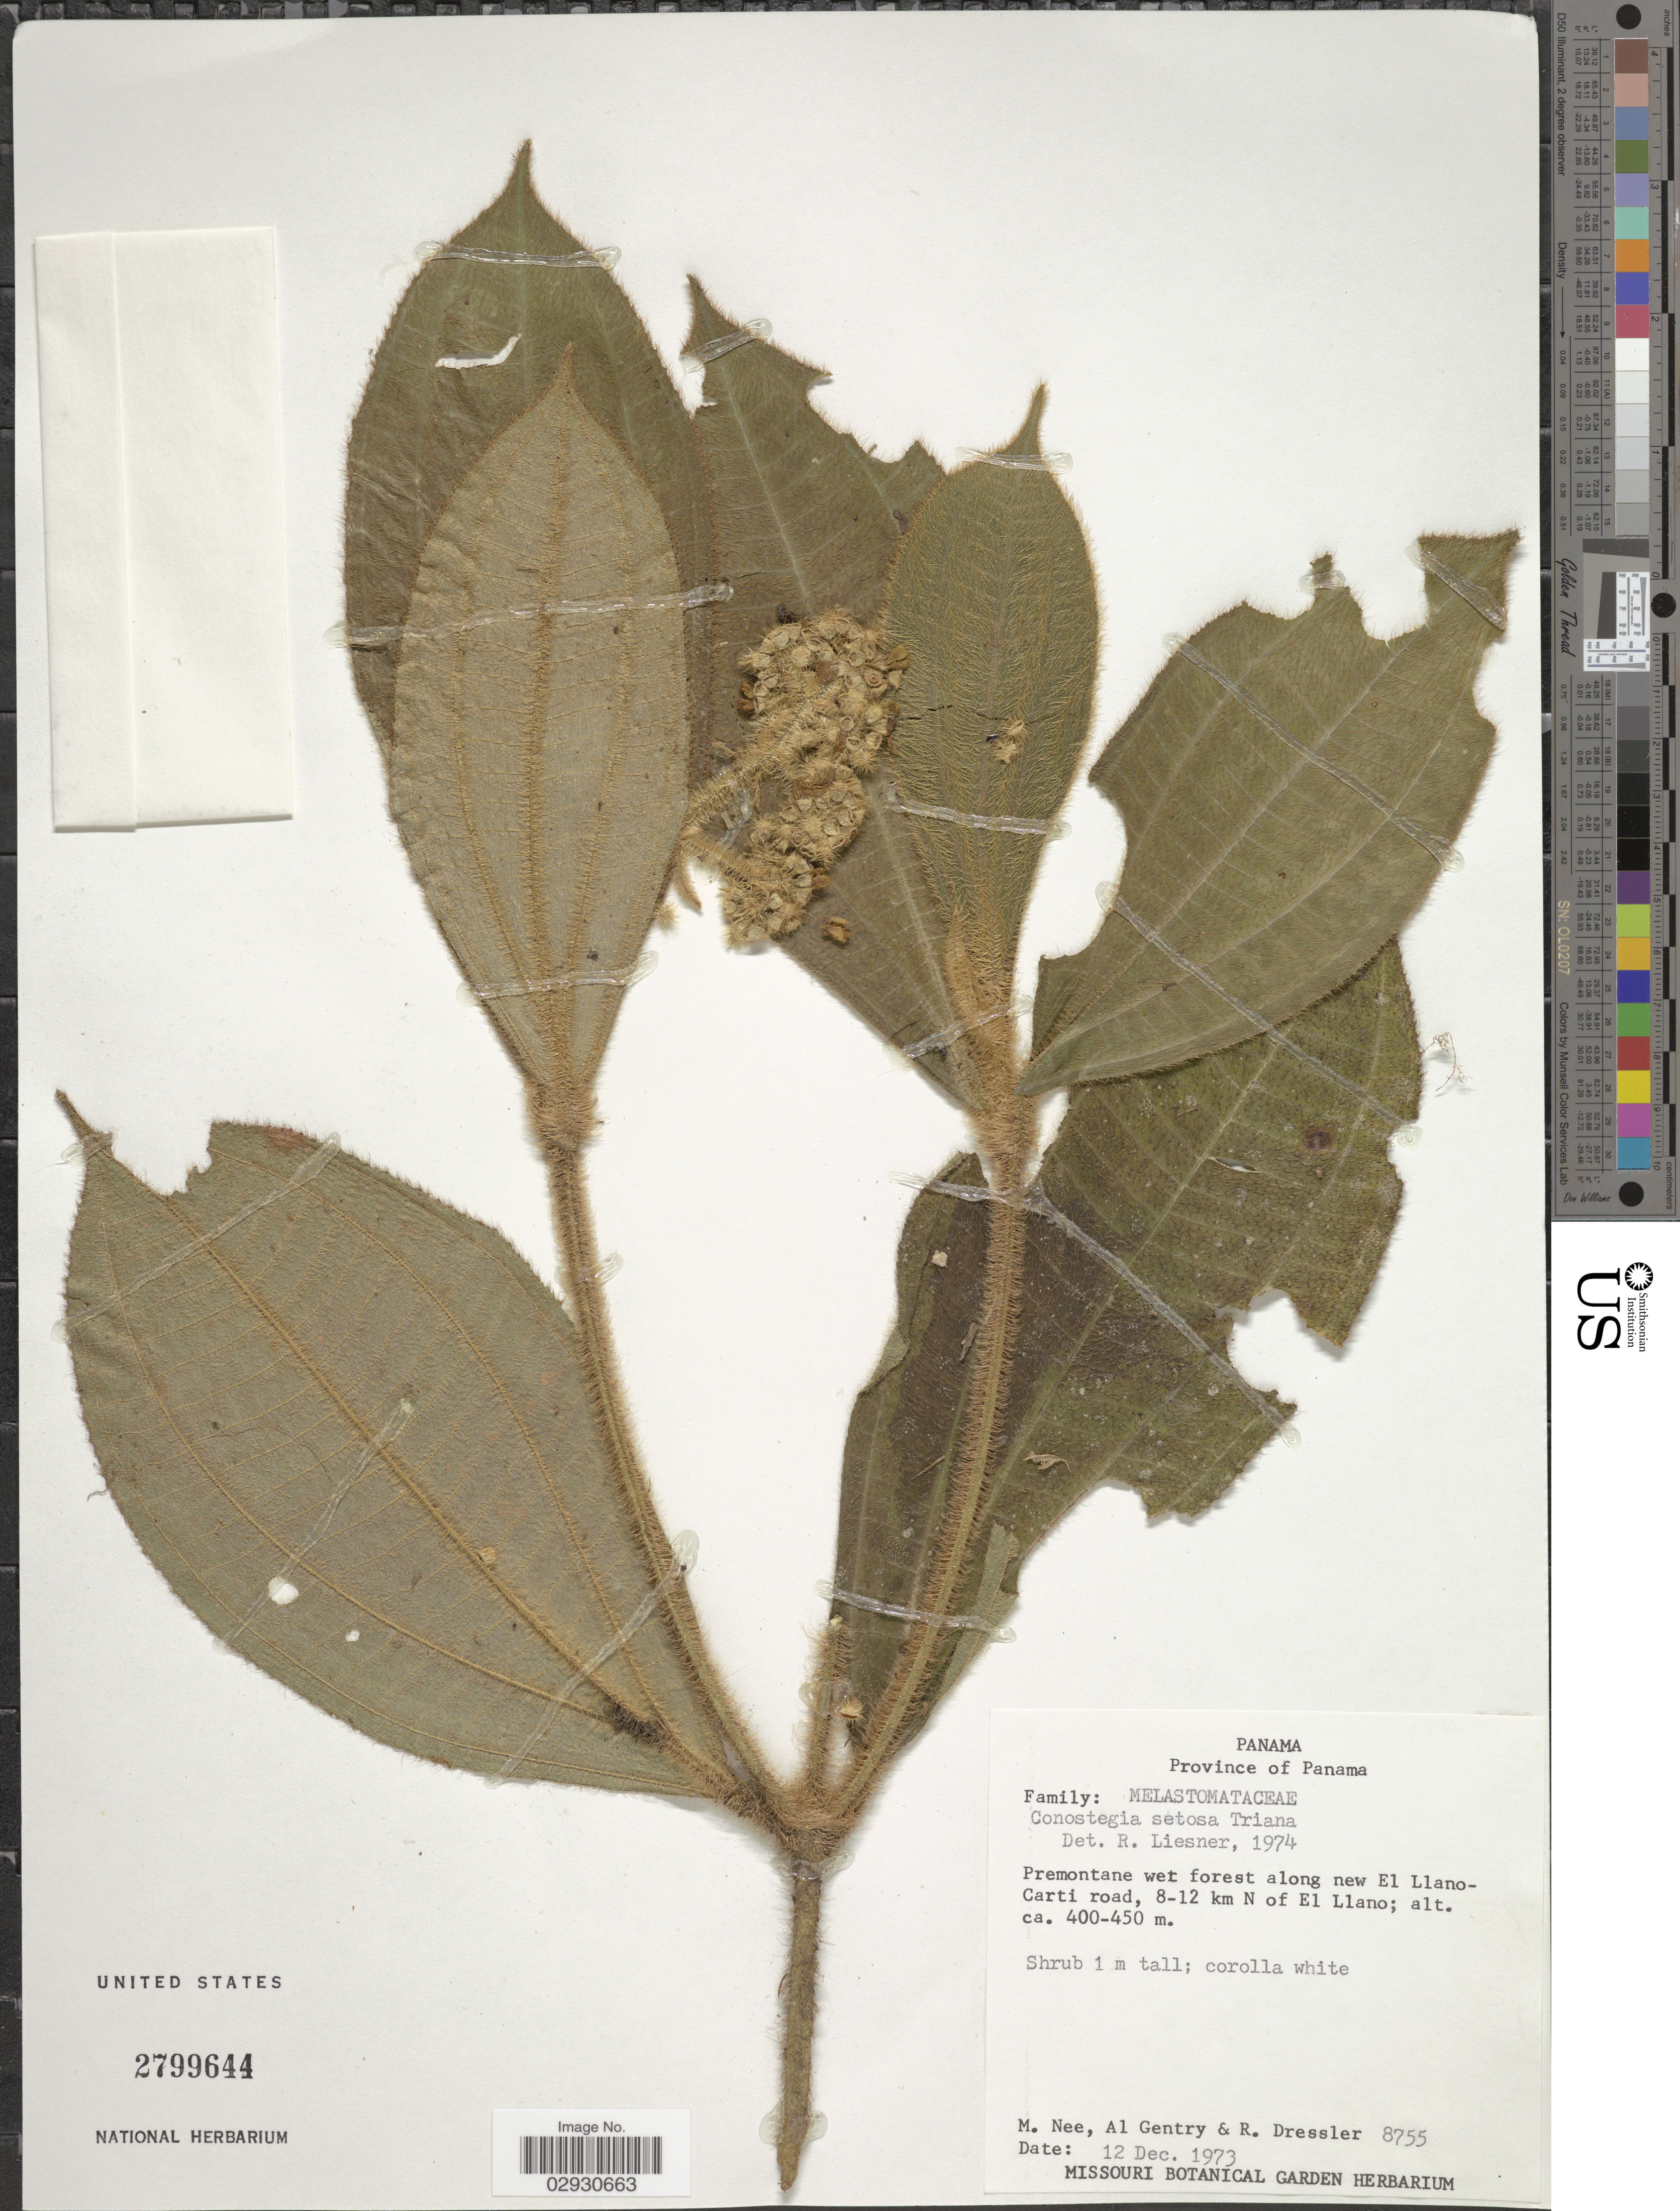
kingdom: Plantae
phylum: Tracheophyta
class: Magnoliopsida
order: Myrtales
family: Melastomataceae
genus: Conostegia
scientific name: Conostegia setosa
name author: Triana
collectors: M. Nee, A. H. Gentry & R. Dressler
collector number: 8755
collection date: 1973-12-12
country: Panama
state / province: Panamá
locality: Province of Panama. Premontane wet forest along new El Llano-Carti road, 8-12 km N of El Llano.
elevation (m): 400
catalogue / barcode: US 2799644